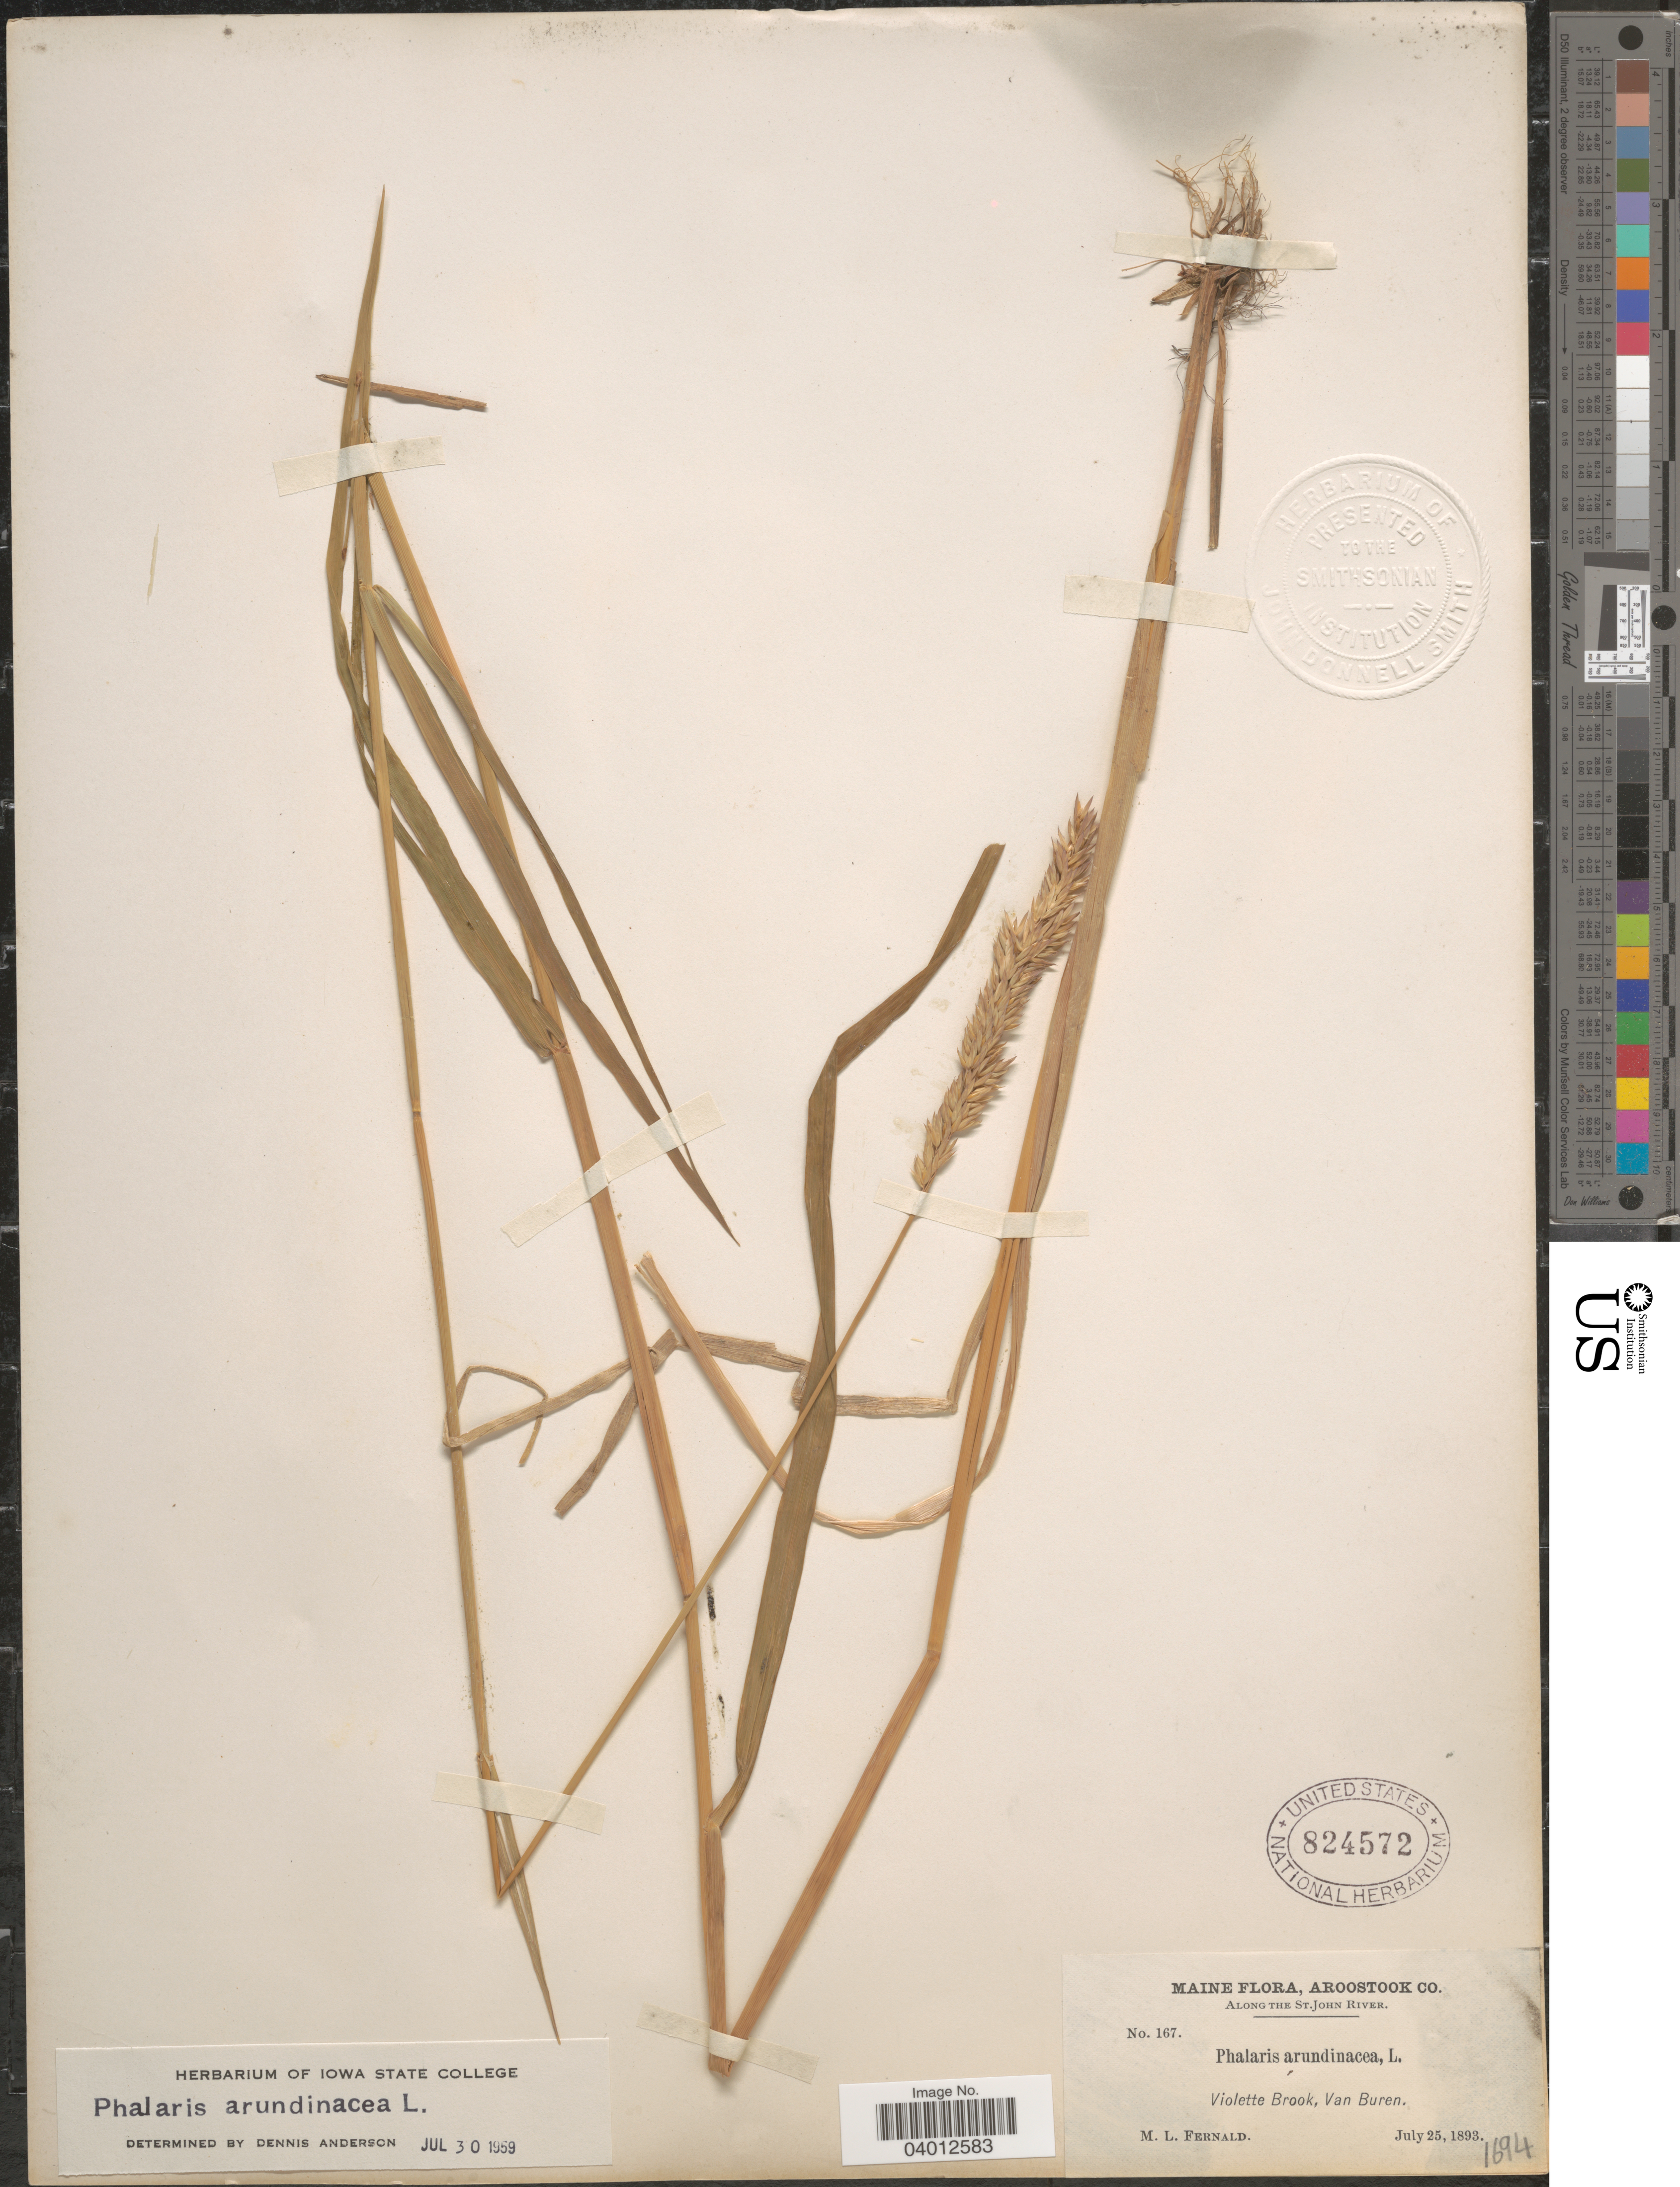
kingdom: Plantae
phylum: Tracheophyta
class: Liliopsida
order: Poales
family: Poaceae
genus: Phalaris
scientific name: Phalaris arundinacea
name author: L.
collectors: M. L. Fernald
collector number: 167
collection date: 1893-07-25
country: United States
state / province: Maine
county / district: Aroostook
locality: Along the St. John River. Violette Brook, Van Buren.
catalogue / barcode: US 824572